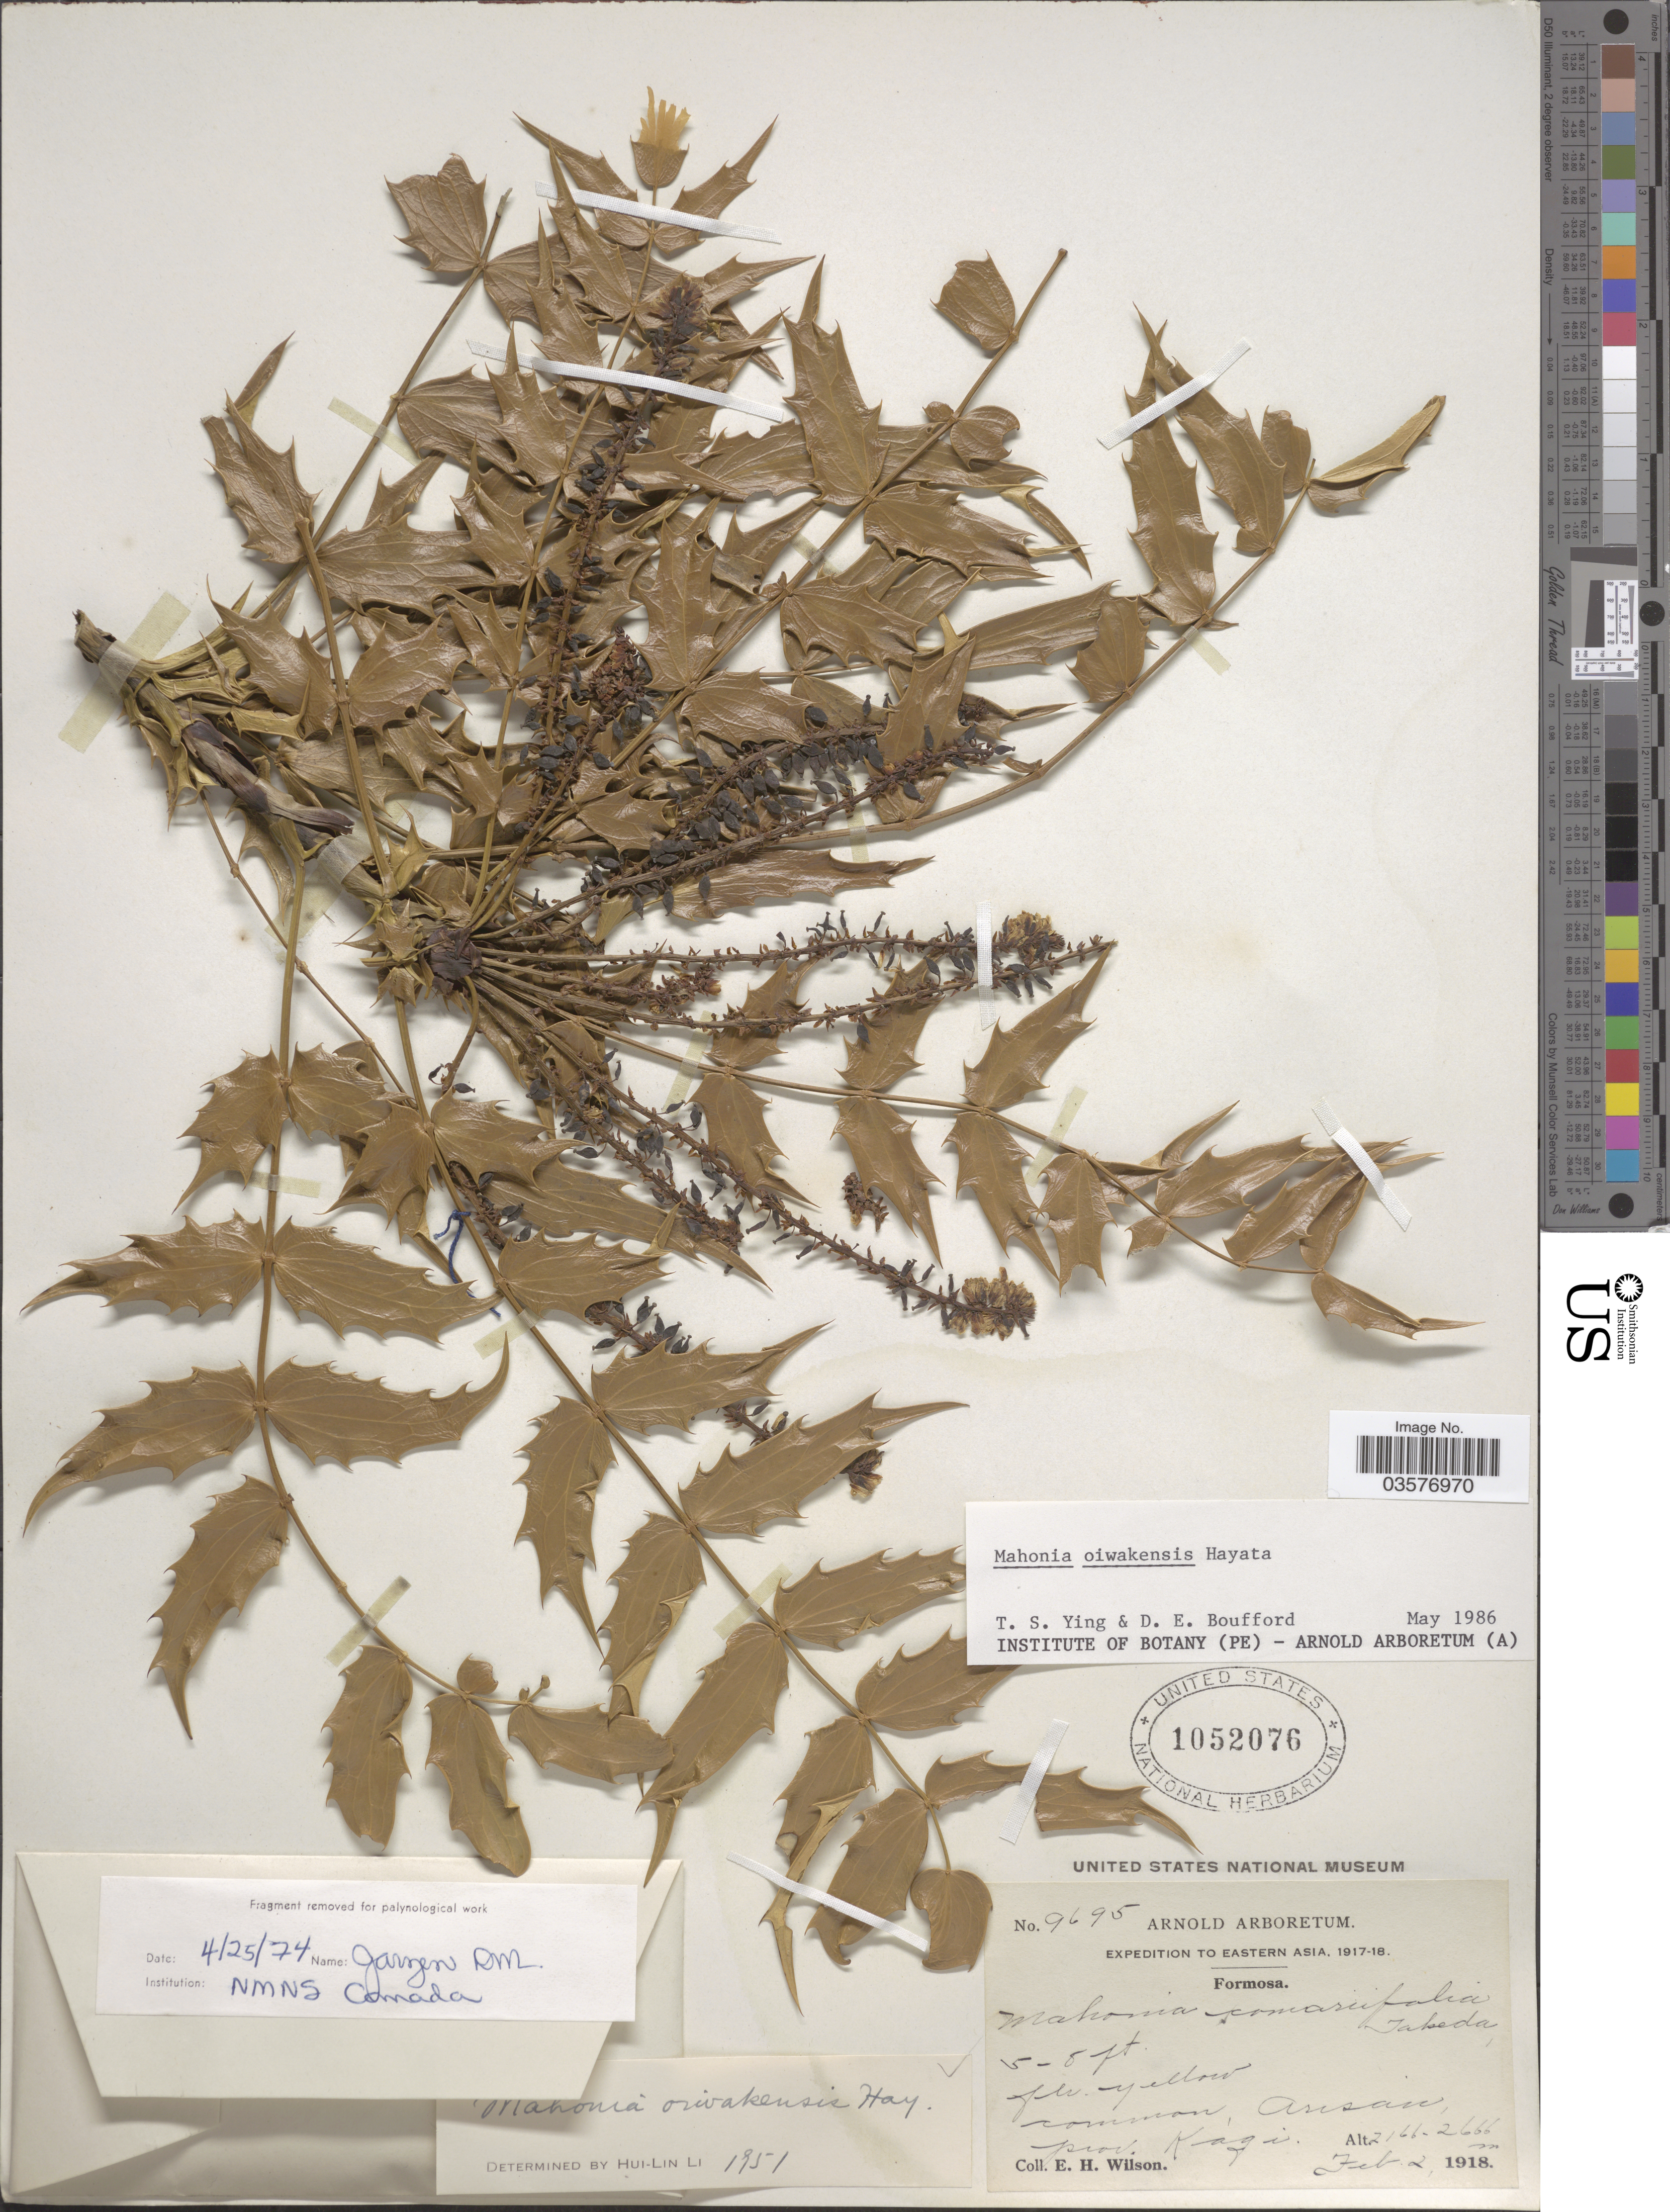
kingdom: Plantae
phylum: Tracheophyta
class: Magnoliopsida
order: Ranunculales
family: Berberidaceae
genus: Mahonia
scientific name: Mahonia oiwakensis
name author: Hayata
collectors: E. Wilson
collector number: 9695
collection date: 1918-02-02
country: Taiwan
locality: Eastern Asia. Formosa. Arisan. Prov. Kagi.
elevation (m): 2166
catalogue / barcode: US 1052076